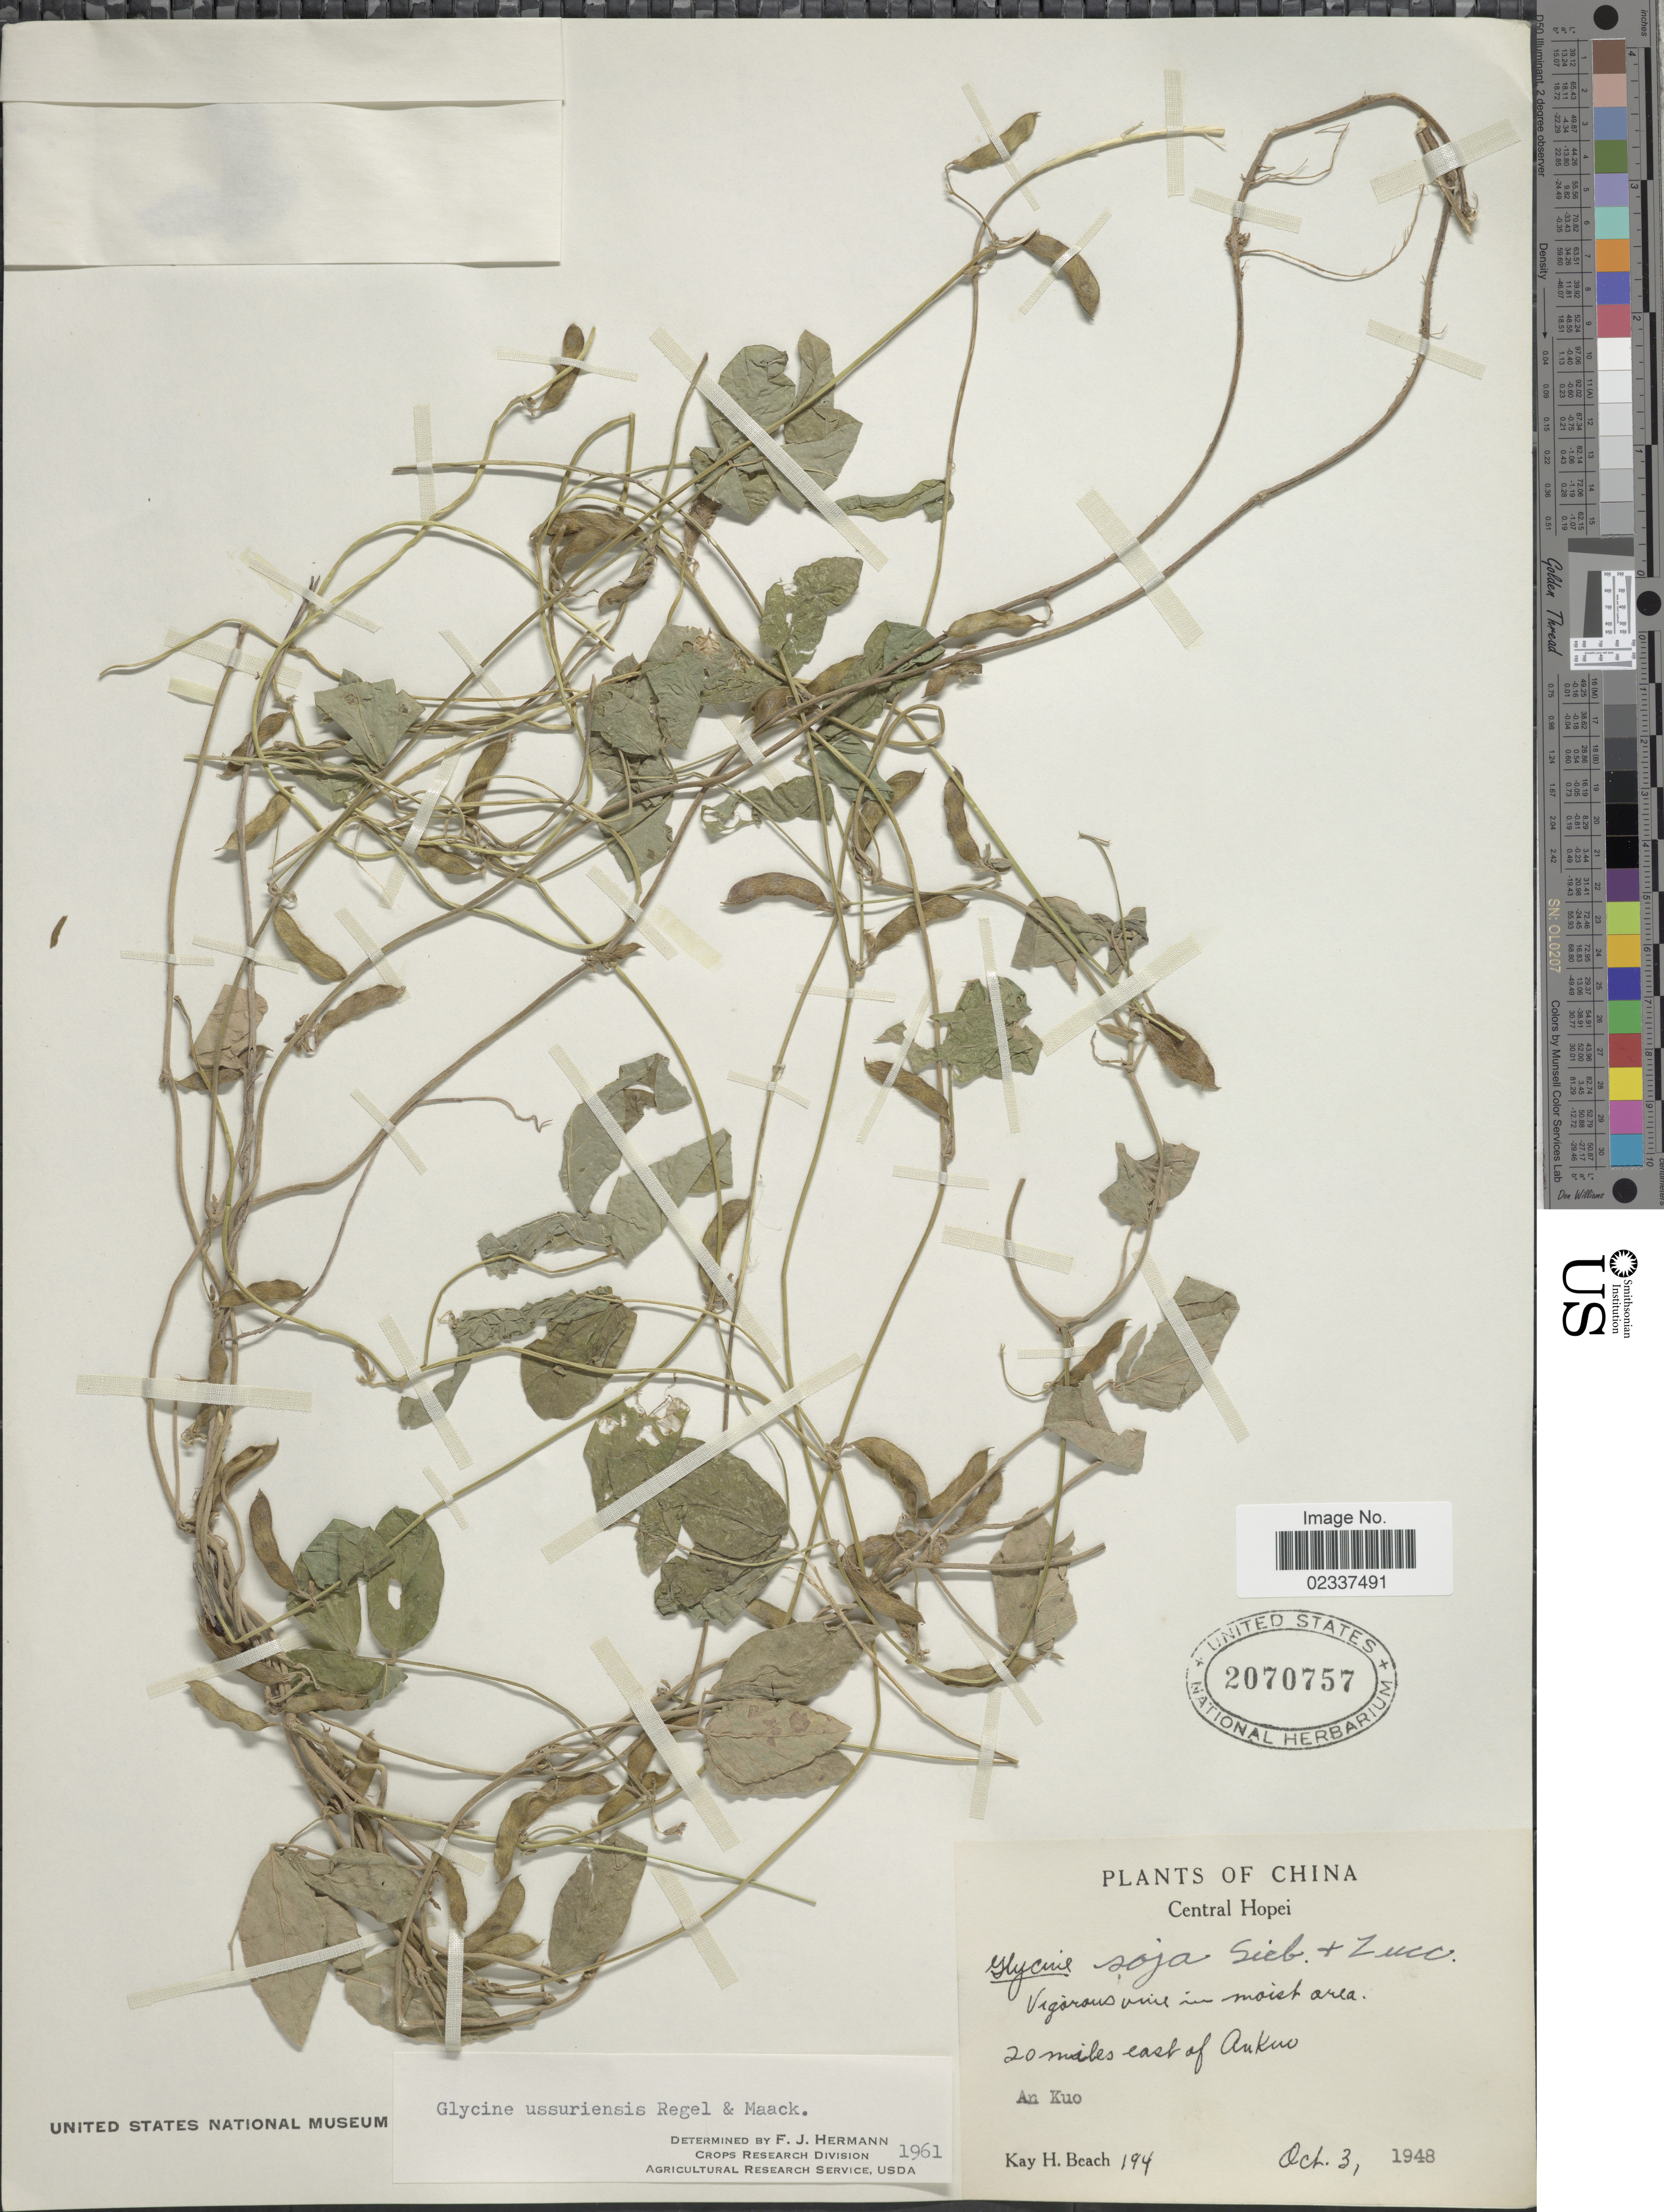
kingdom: Plantae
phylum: Tracheophyta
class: Magnoliopsida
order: Fabales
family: Fabaceae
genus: Glycine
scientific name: Glycine soja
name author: Siebold & Zucc.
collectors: K. H. Beach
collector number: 194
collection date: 1948-10-03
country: China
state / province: Hebei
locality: Central Hopei, 20 miles east of An Kuo, An Kuo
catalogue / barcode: US 2070757